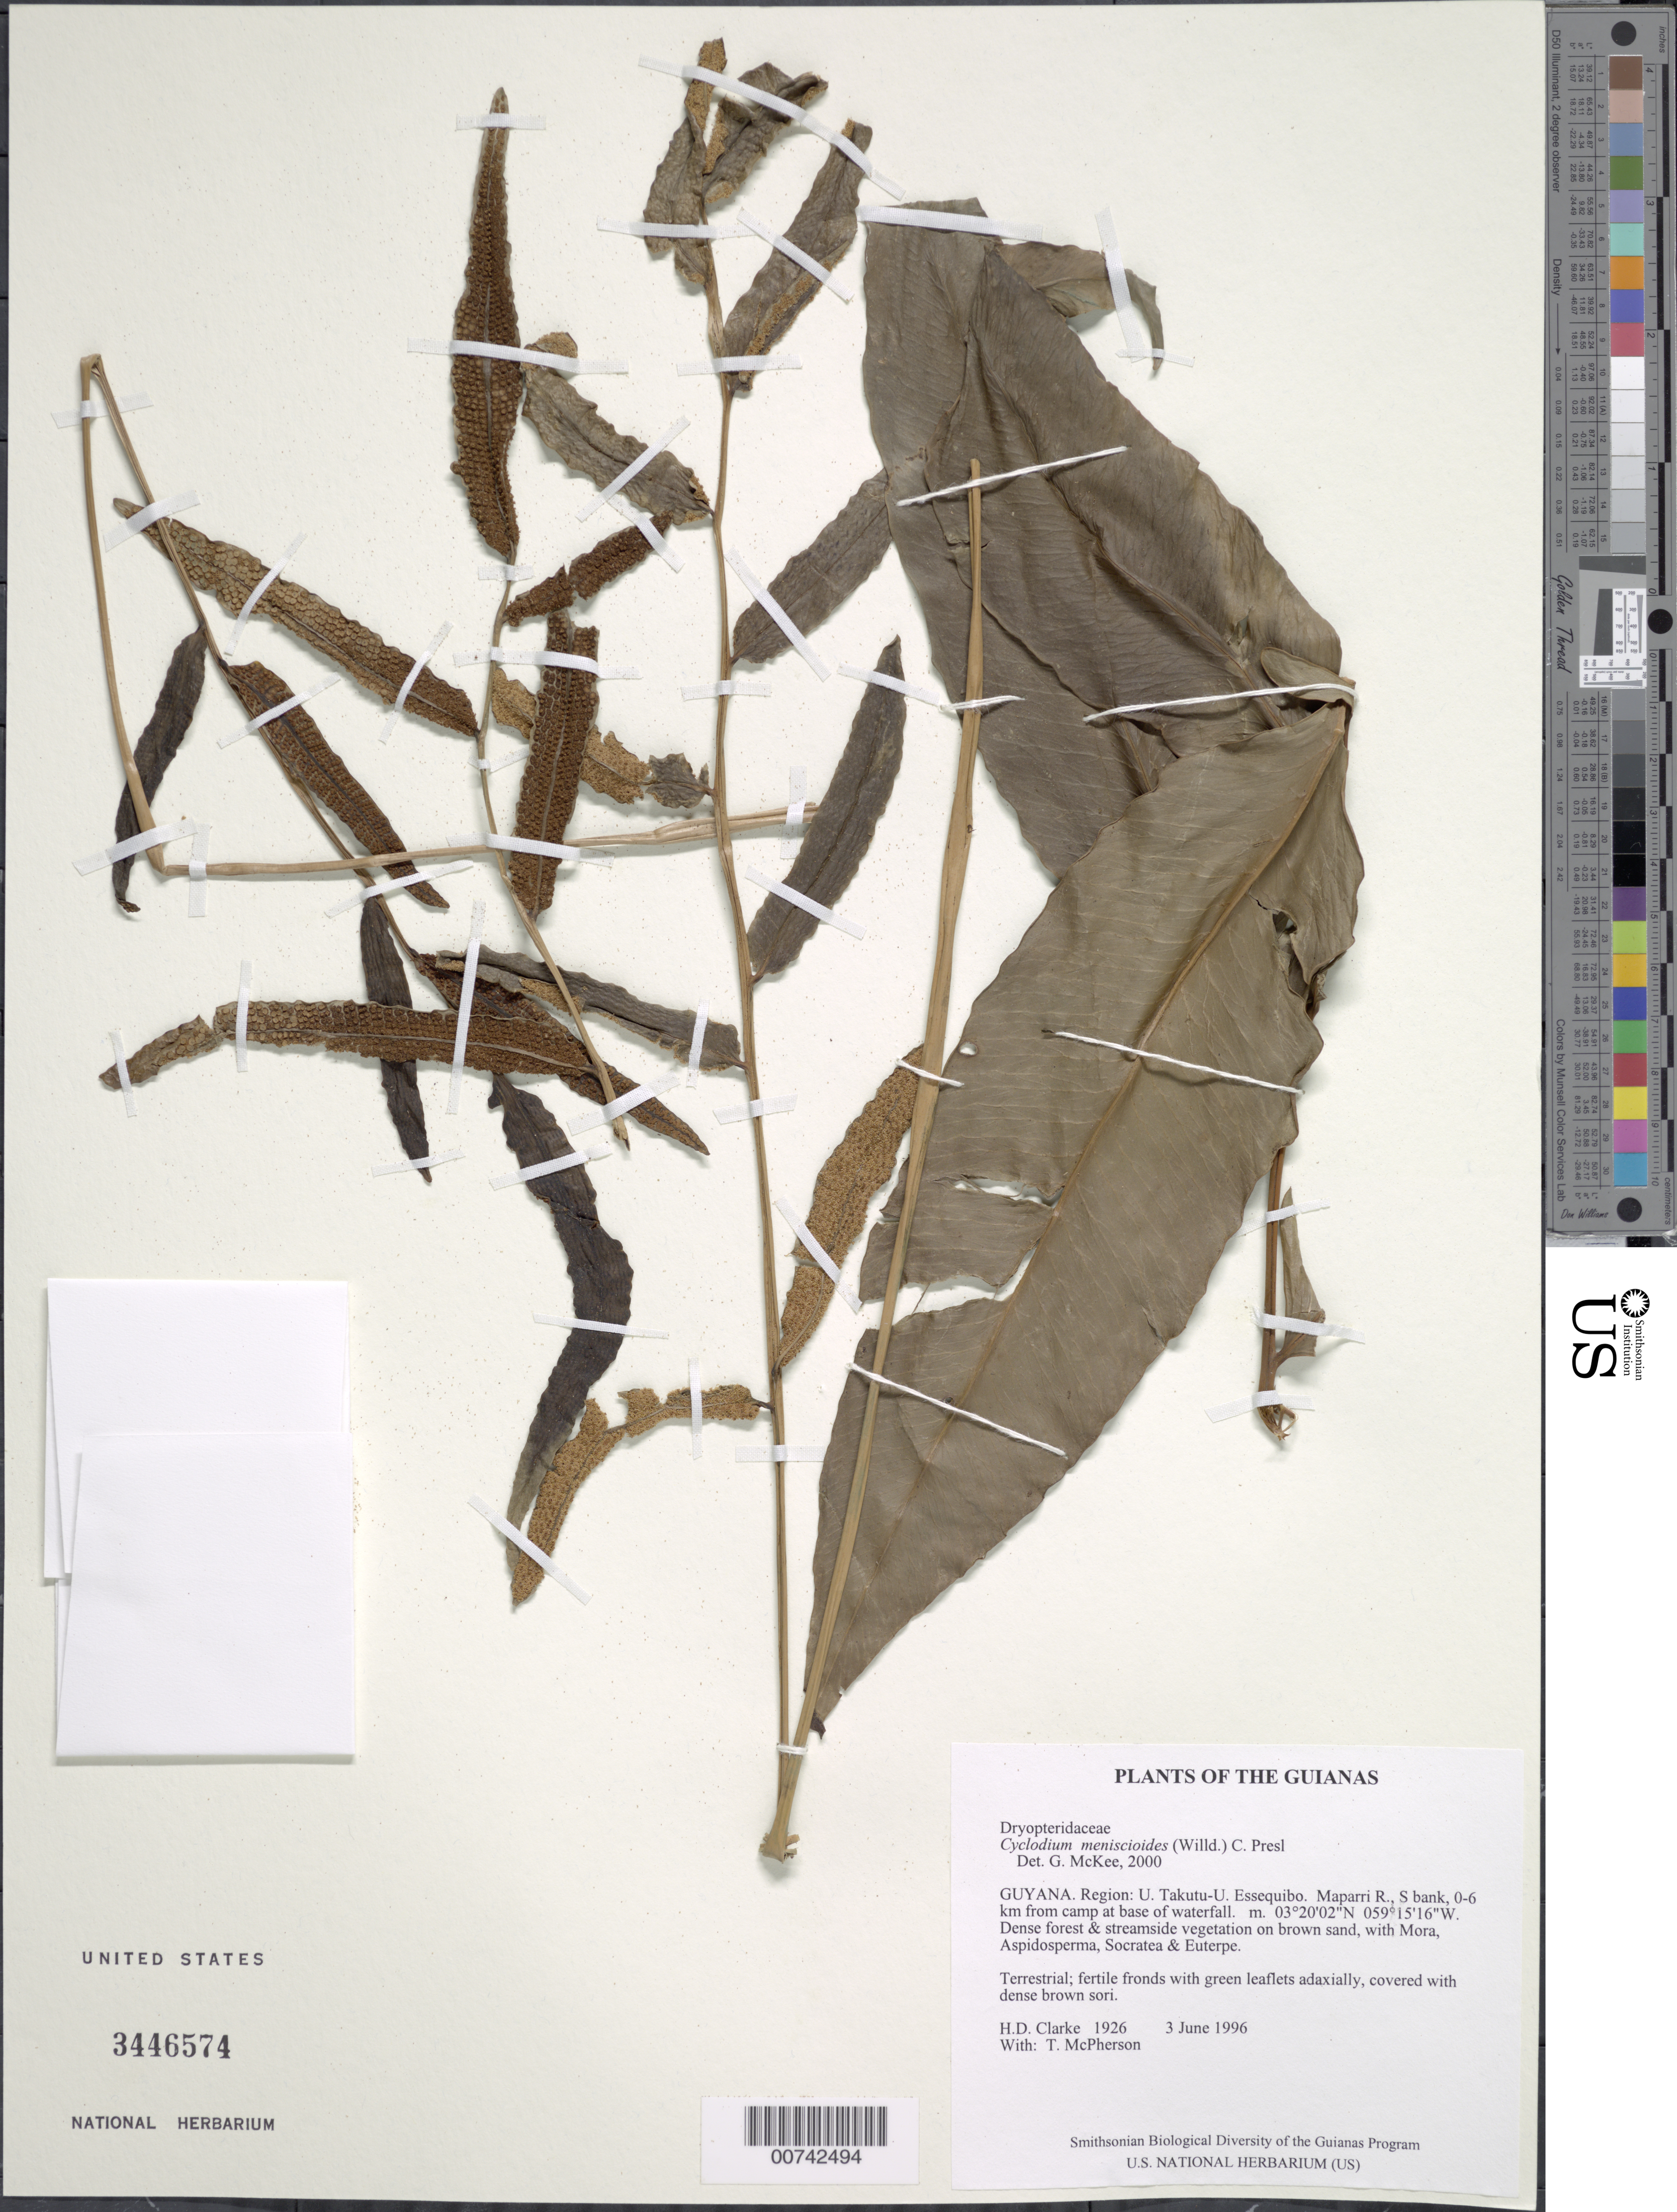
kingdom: Plantae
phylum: Tracheophyta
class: Polypodiopsida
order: Polypodiales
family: Dryopteridaceae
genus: Cyclodium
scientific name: Cyclodium meniscioides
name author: (Willd.) C. Presl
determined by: McKee, G. S., (US), NMNH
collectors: H. D. Clarke & T. McPherson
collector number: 1926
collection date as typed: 3 June 1996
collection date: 1996-06-03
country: Guyana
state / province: U. Takutu-U. Essequibo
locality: Maparri R., S bank, 0-6 km from camp at base of waterfall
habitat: Dense forest & streamside vegetation on brown sand, with Mora, Aspidosperma, Socratea & Euterpe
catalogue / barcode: US 3446574